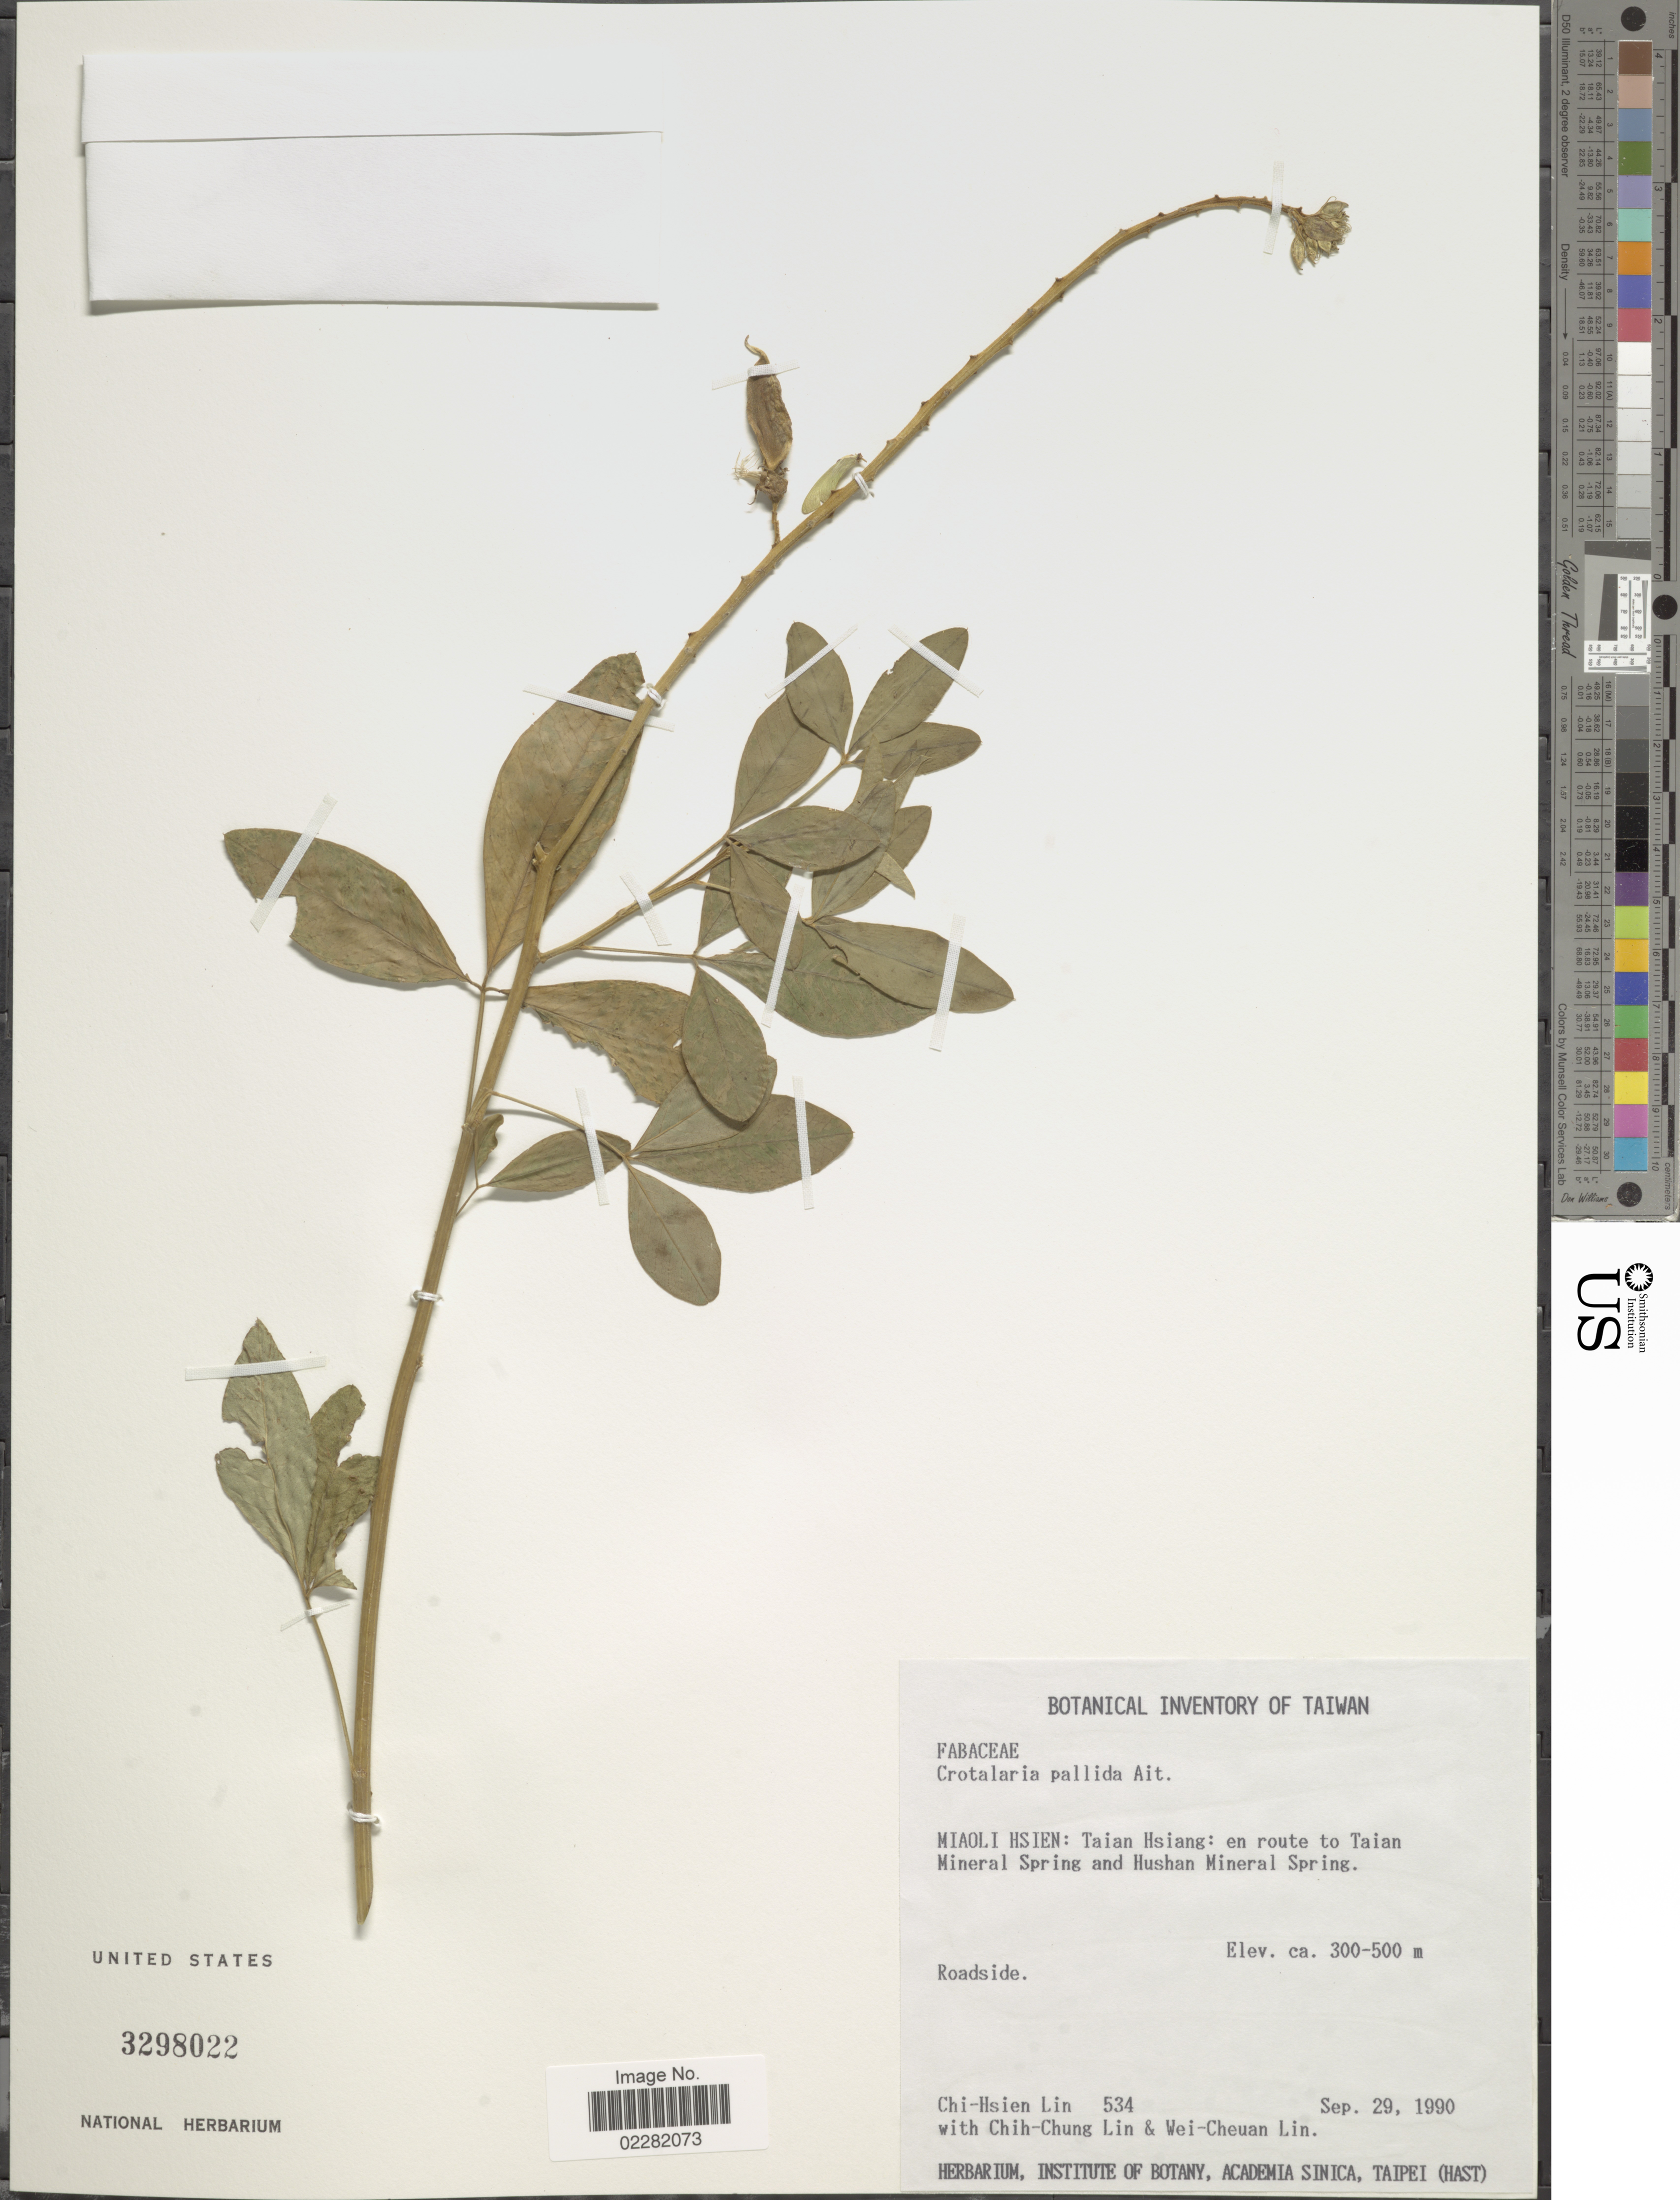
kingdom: Plantae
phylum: Tracheophyta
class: Magnoliopsida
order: Fabales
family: Fabaceae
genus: Crotalaria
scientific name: Crotalaria pallida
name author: Aiton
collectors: C. Lin, C. Lin & W. Lin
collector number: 534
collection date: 1990-09-29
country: Taiwan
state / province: Miaoli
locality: Taian Hsiang: en route to Taian Mineral Spring and Hushan Mineral Spring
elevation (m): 300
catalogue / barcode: US 3298022